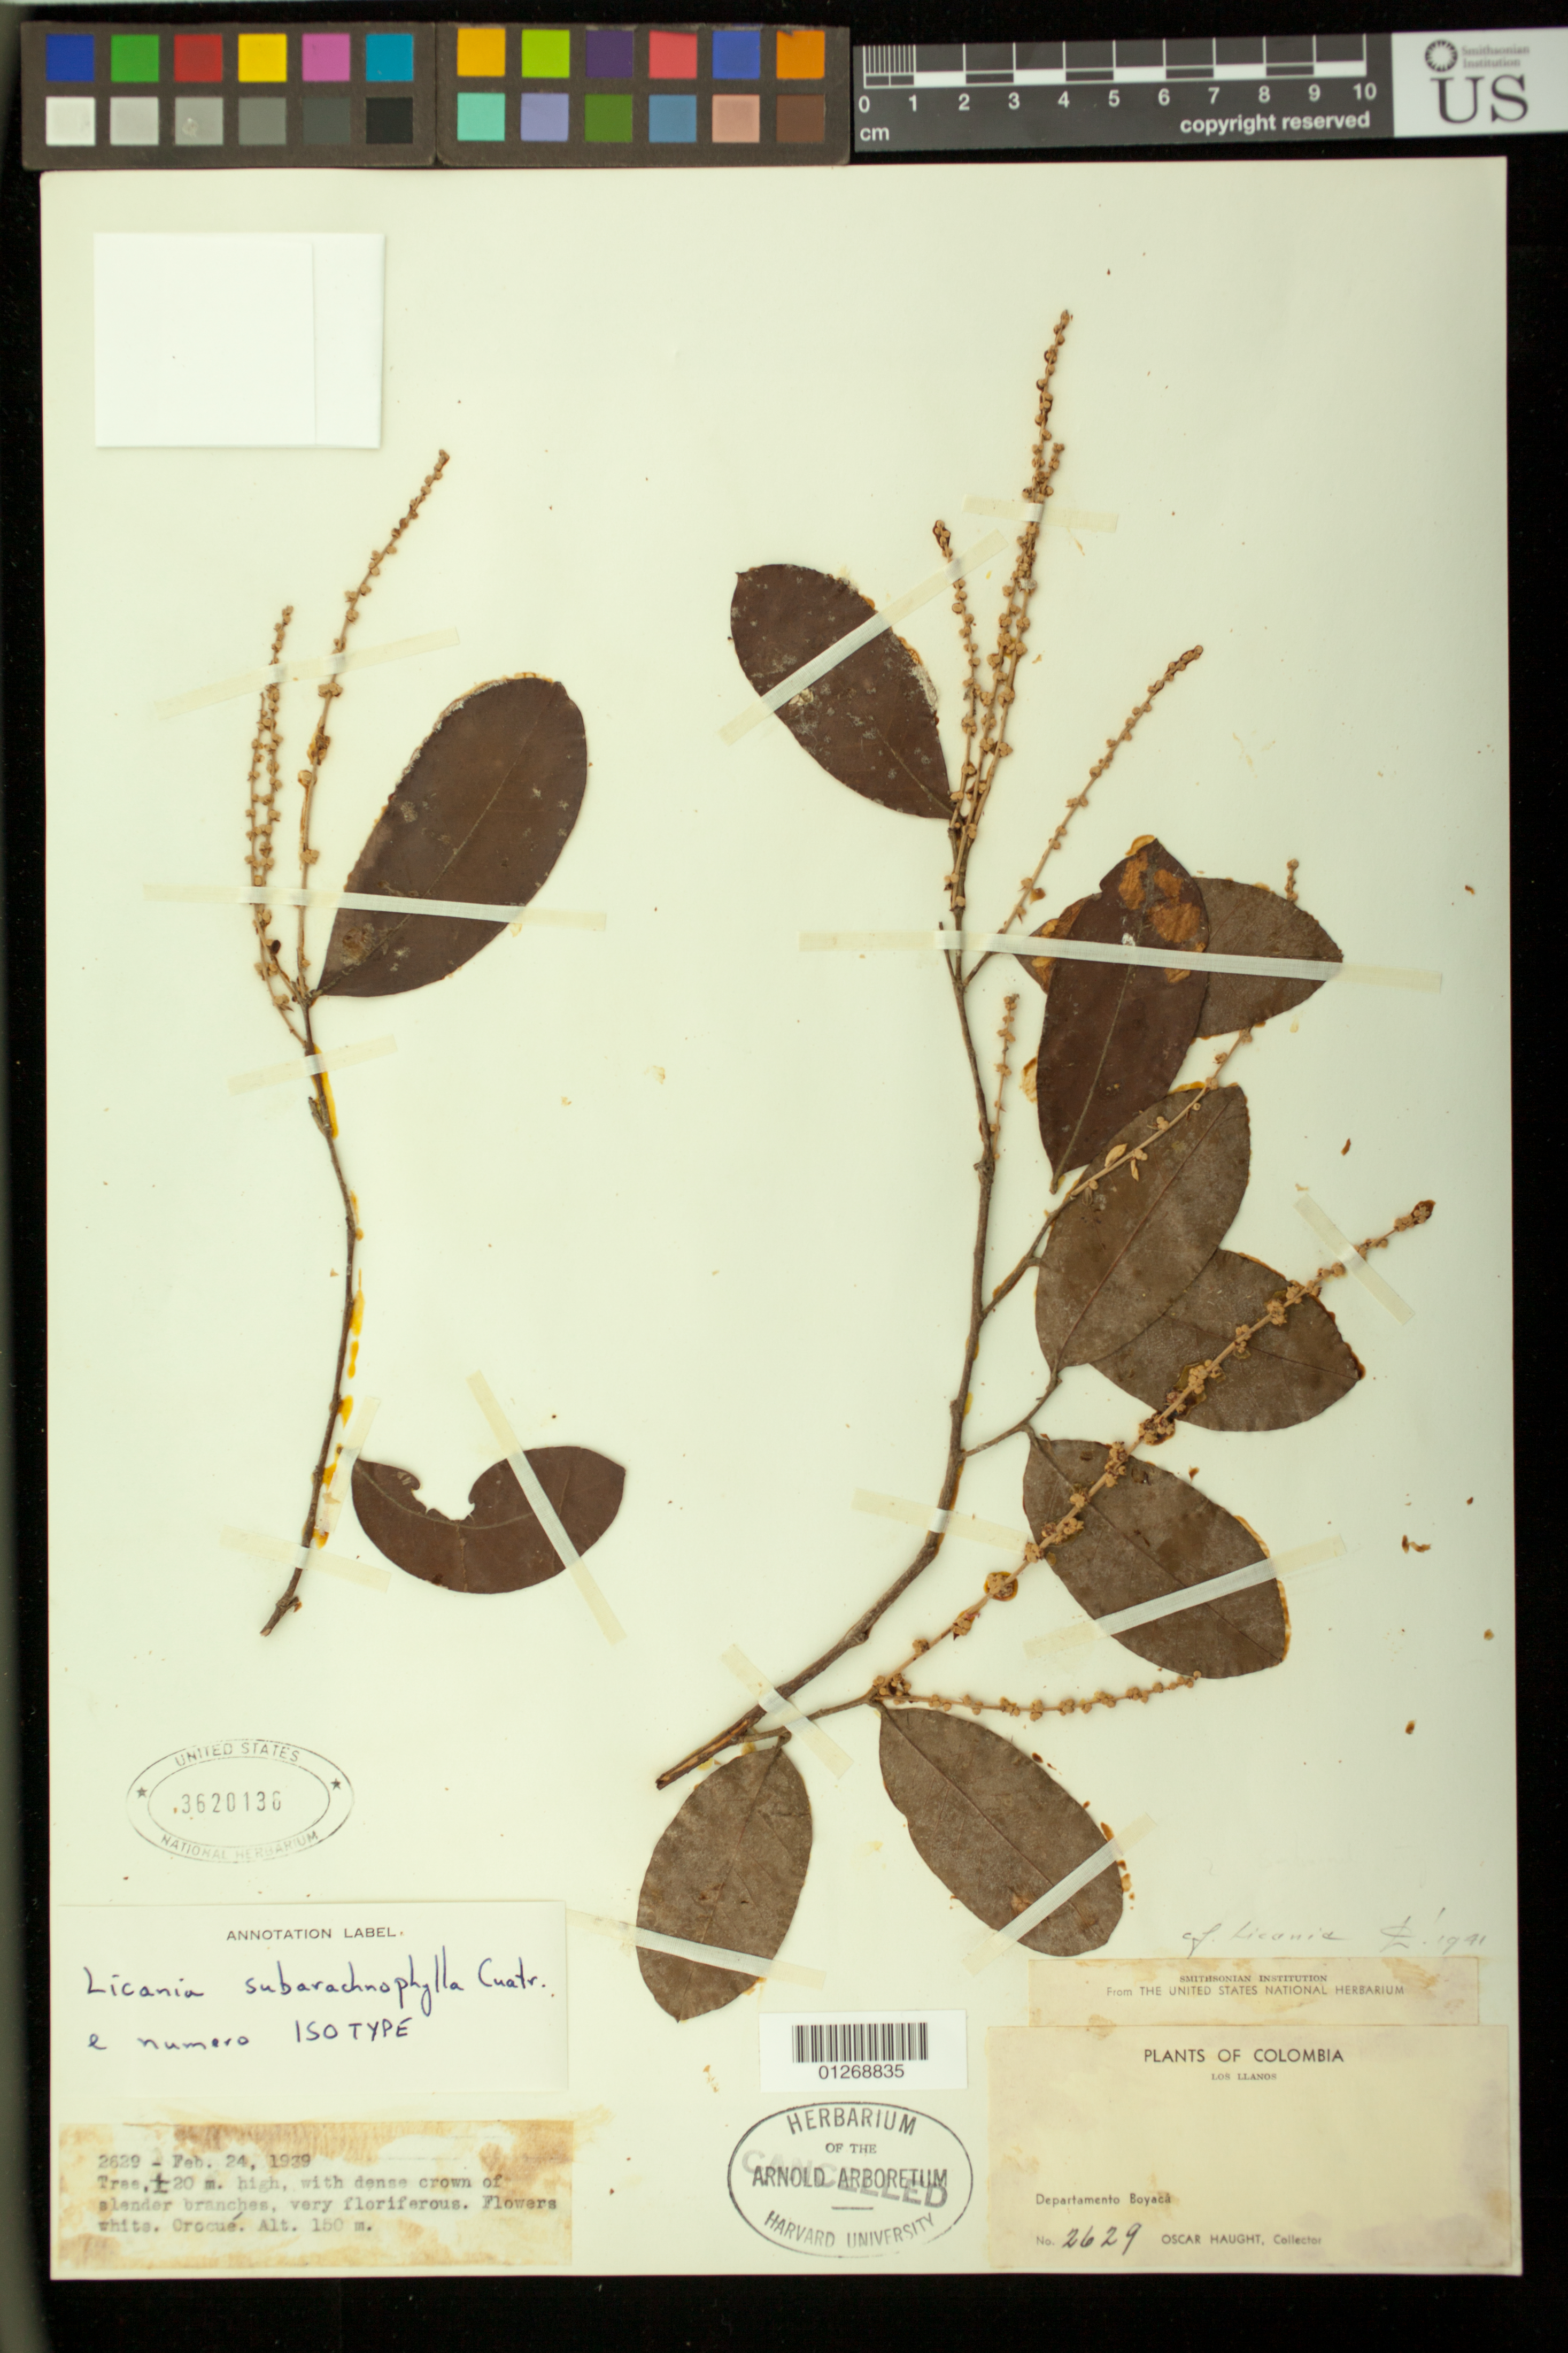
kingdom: Plantae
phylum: Tracheophyta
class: Magnoliopsida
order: Malpighiales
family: Chrysobalanaceae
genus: Licania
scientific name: Licania subarachnophylla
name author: Cuatrec.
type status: Isotype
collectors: O. L. Haught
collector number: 2629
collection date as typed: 24 Feb 1939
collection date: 1939-02-24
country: Colombia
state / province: Boyacá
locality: Los Llanos, Orocué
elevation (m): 150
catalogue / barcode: US 3620136